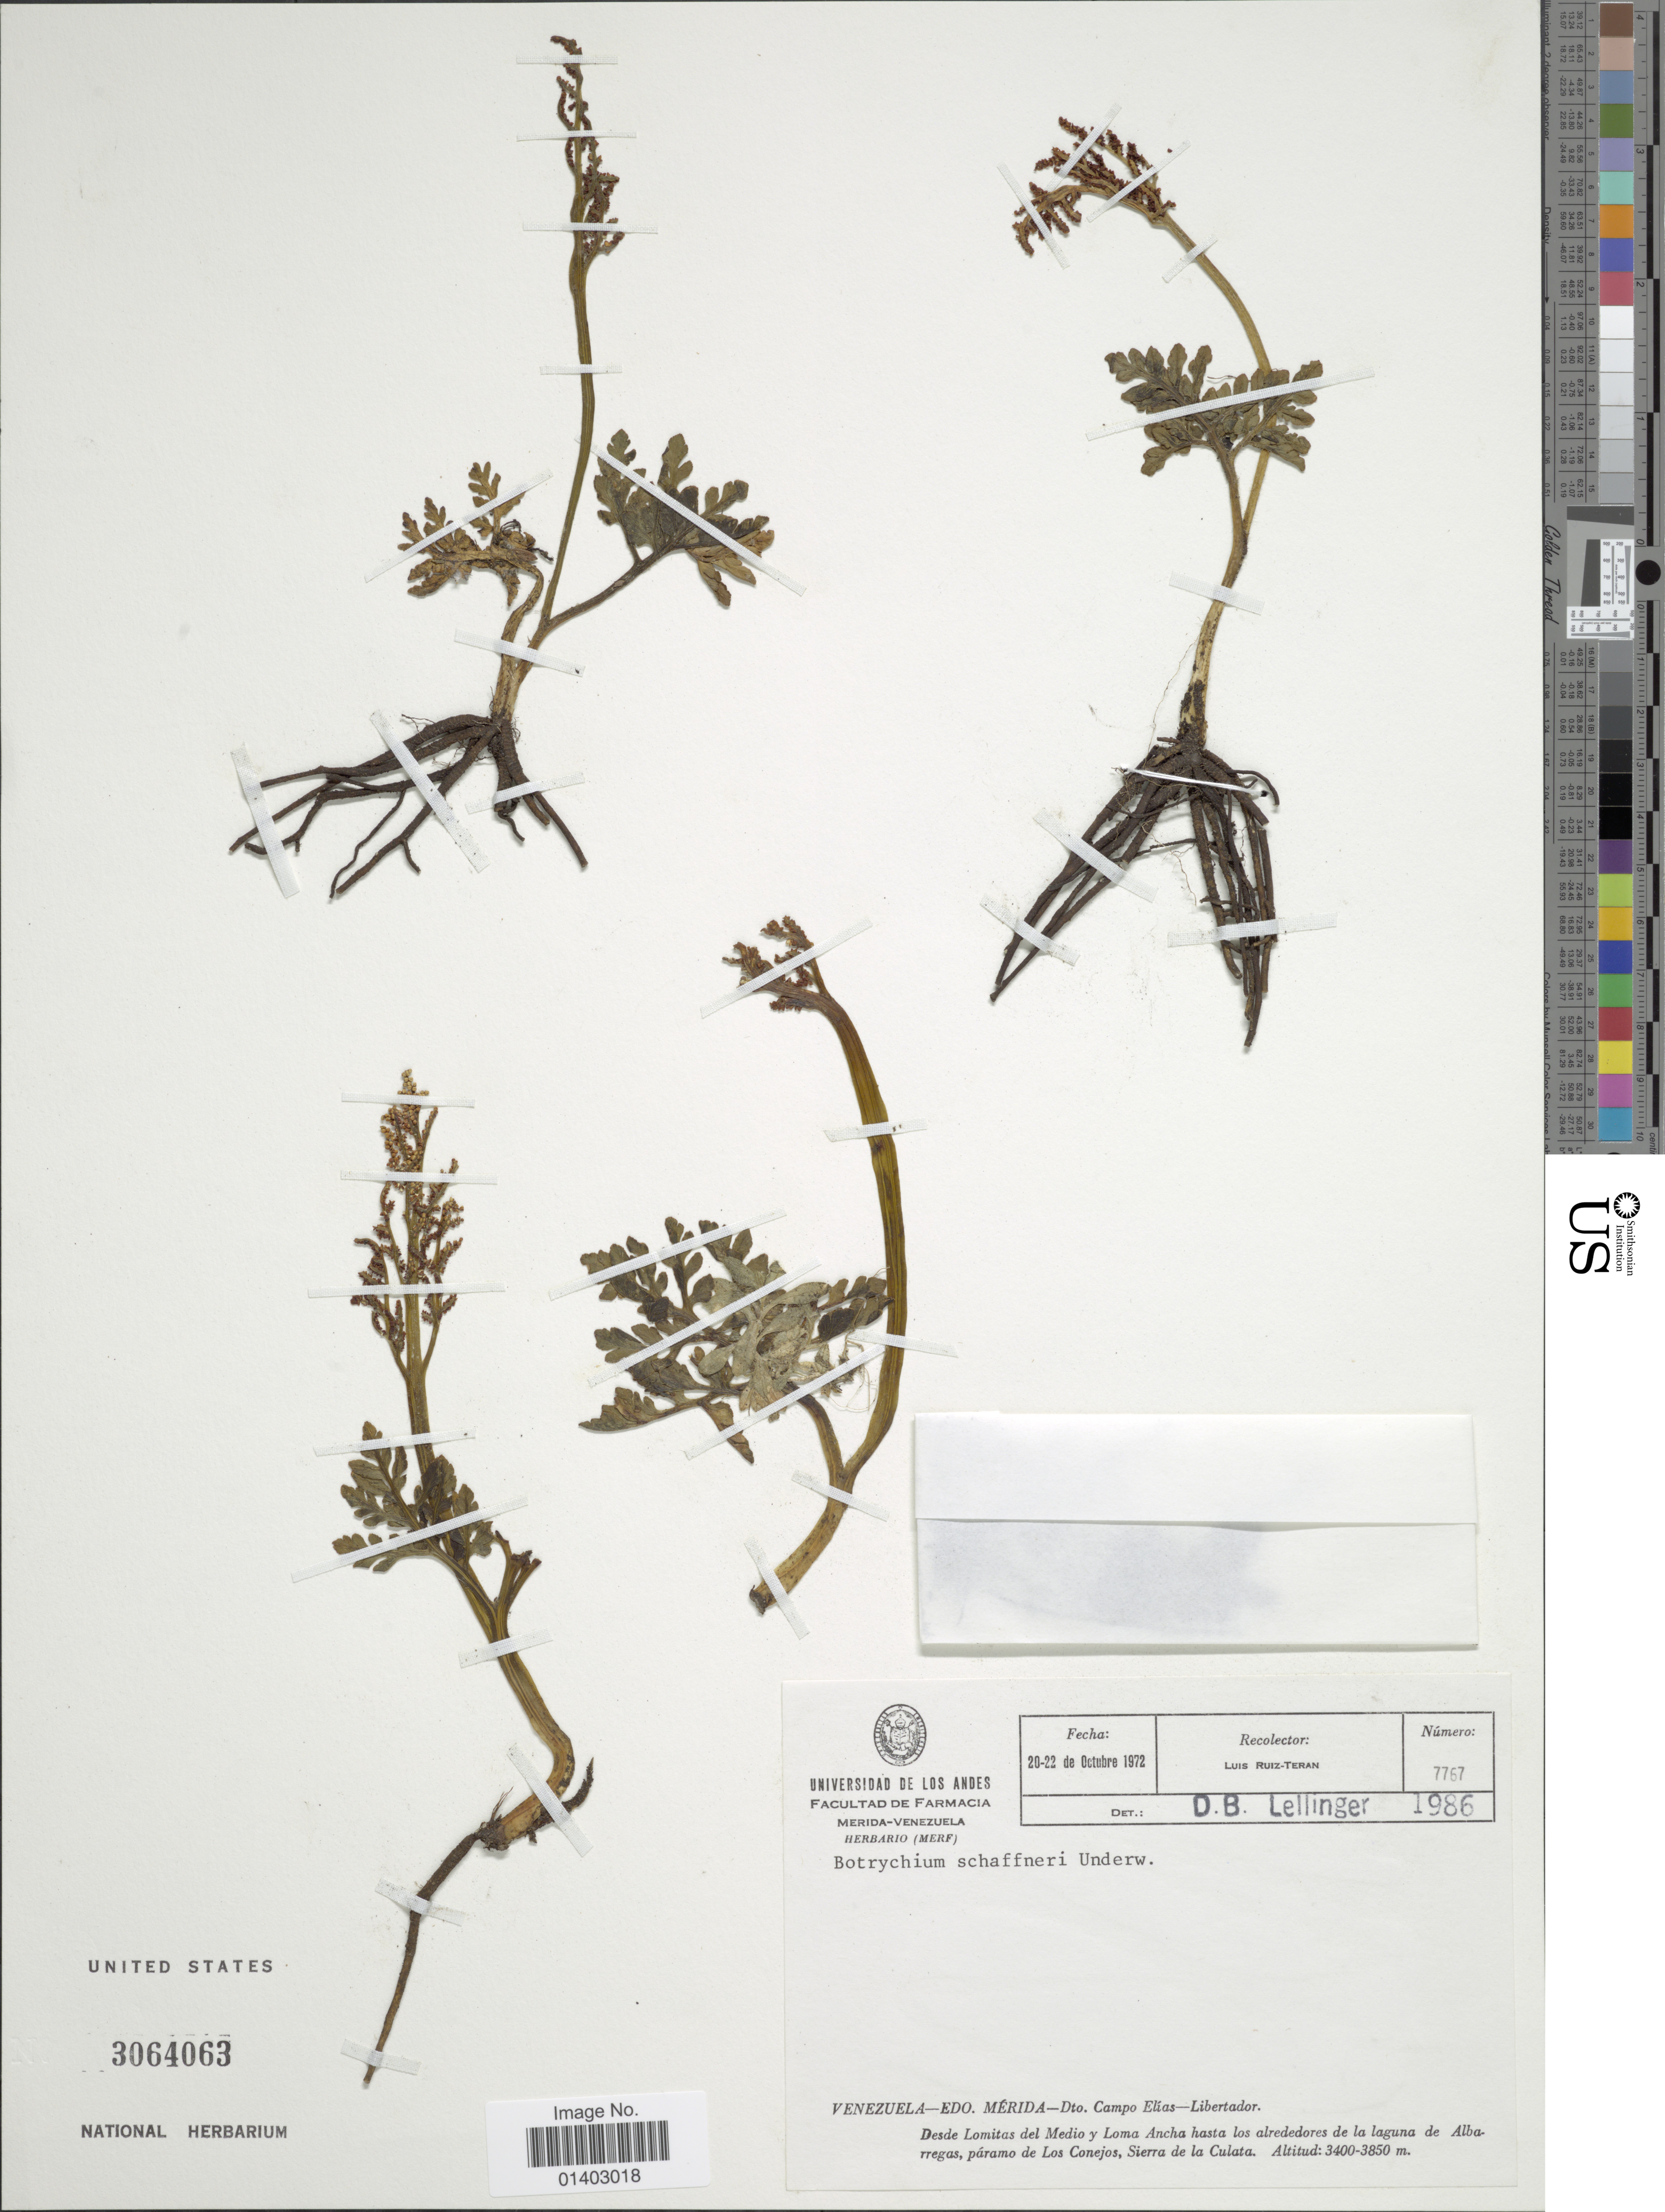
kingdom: Plantae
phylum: Tracheophyta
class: Polypodiopsida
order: Ophioglossales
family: Ophioglossaceae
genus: Botrychium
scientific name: Botrychium schaffneri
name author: Underw.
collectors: L. E. Ruíz-Terán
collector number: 7767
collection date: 1972-10-20/1972-10-22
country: Venezuela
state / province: Mérida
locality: Dto Campo Elias Libertador. Desde Lomitats del Medio y Loma Ancha hasta los alrededores de la laguna de Albarregas, páramo de Los Conejos, Sierra de la Culata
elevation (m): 3400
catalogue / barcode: US 3064063